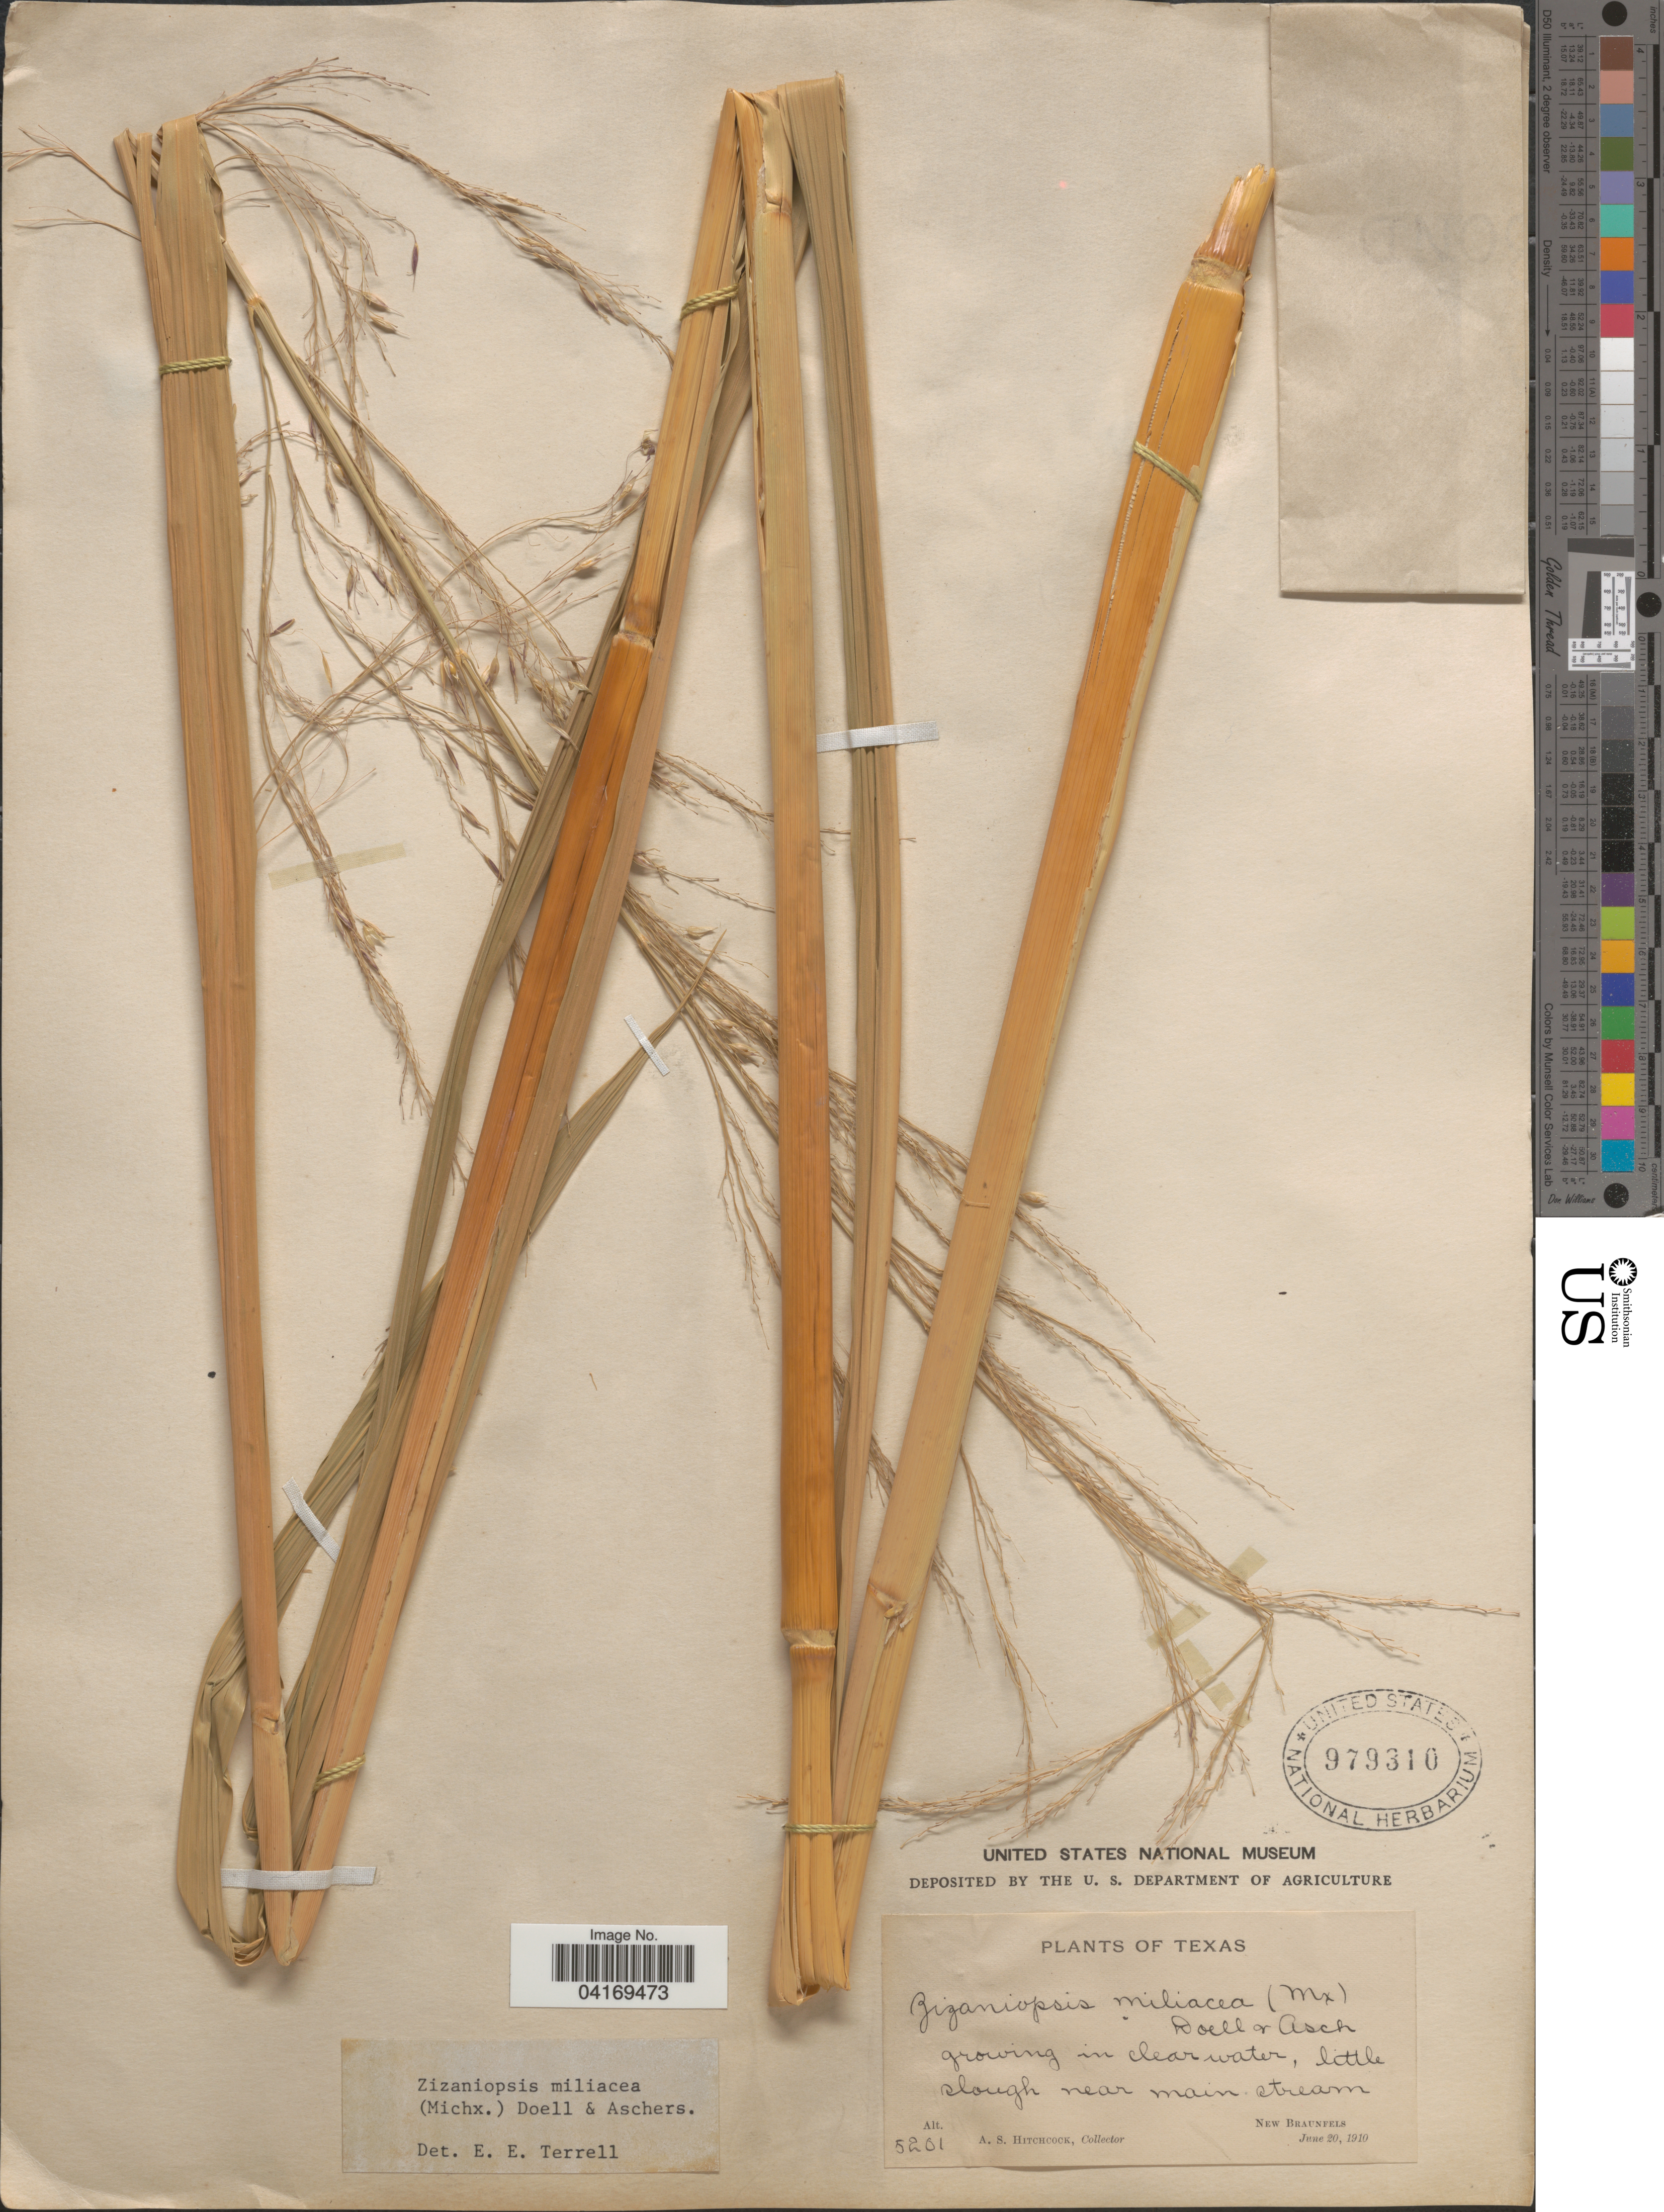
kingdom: Plantae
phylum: Tracheophyta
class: Liliopsida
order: Poales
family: Poaceae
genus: Zizaniopsis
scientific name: Zizaniopsis miliacea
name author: (Michx.) Döll & Asch.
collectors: A. S. Hitchcock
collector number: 5201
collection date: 1910-06-20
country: United States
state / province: Texas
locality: New Braunfels.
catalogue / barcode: US 979310